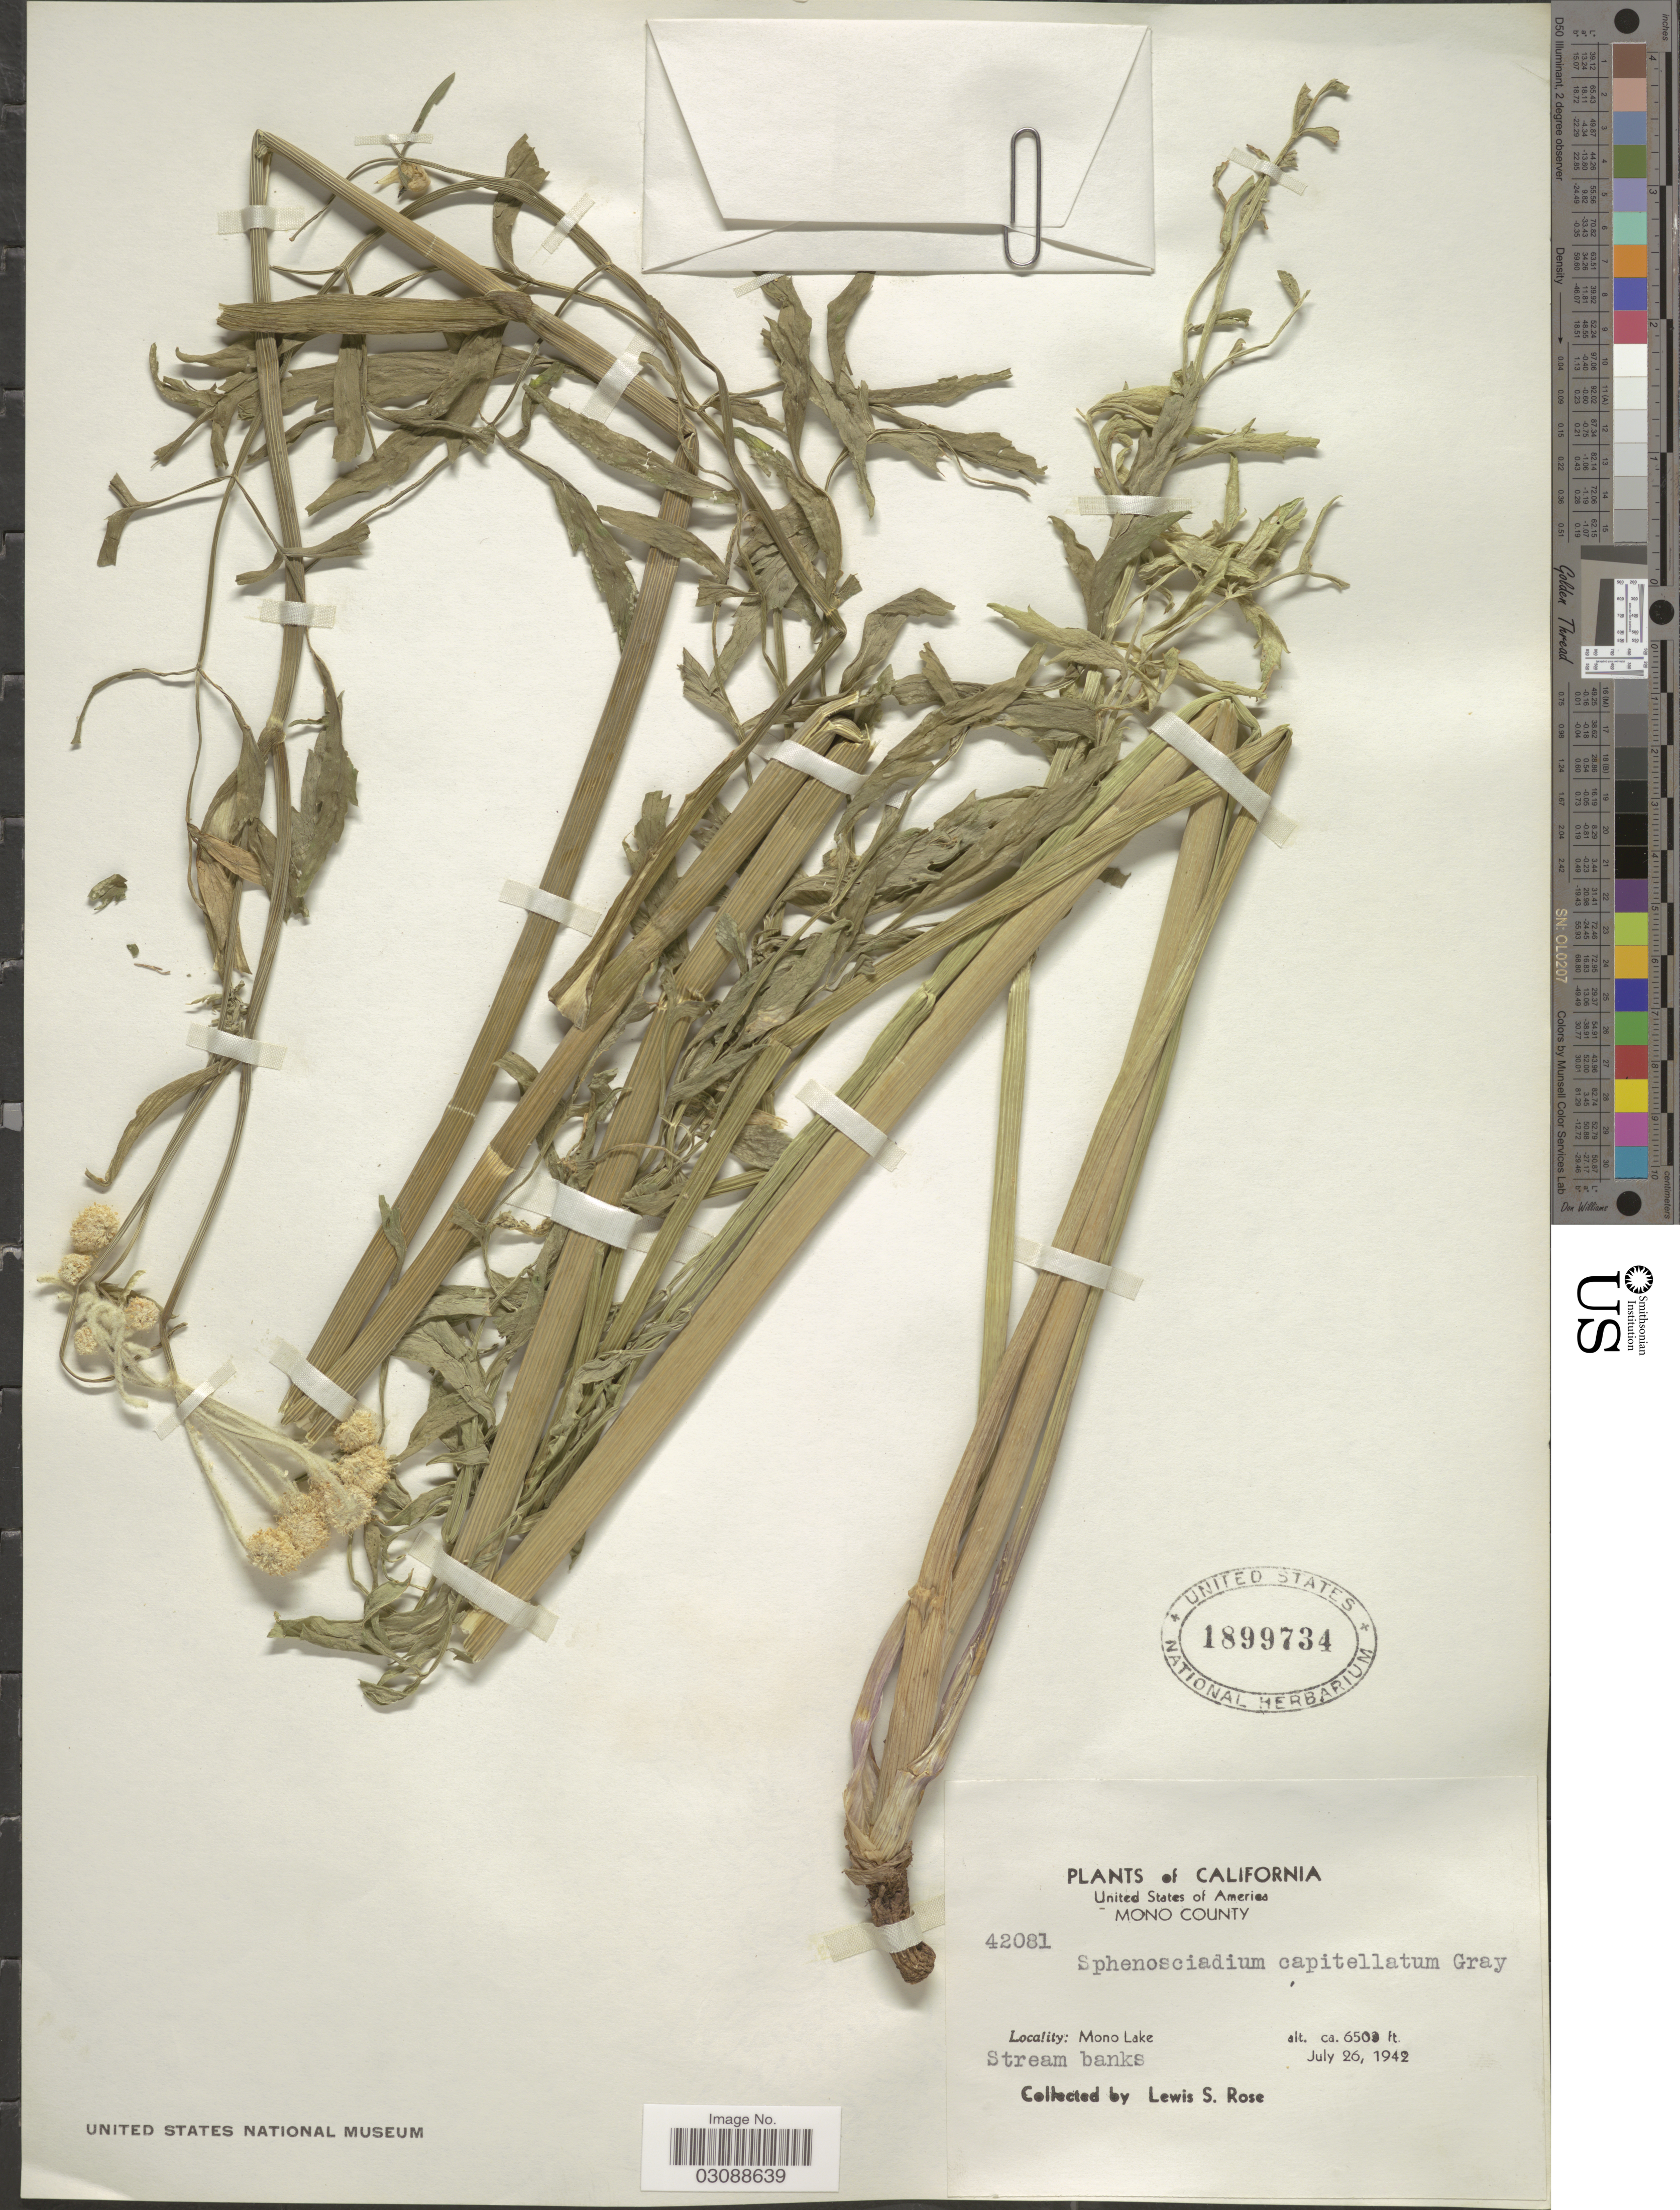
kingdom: Plantae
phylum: Tracheophyta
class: Magnoliopsida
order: Apiales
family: Apiaceae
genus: Sphenosciadium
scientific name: Sphenosciadium capitellatum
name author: A. Gray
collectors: L. S. Rose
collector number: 42081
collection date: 1942-07-26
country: United States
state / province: California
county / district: Mono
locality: Mono County. Mono Lake, Stream banks.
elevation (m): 1981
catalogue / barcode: US 1899734